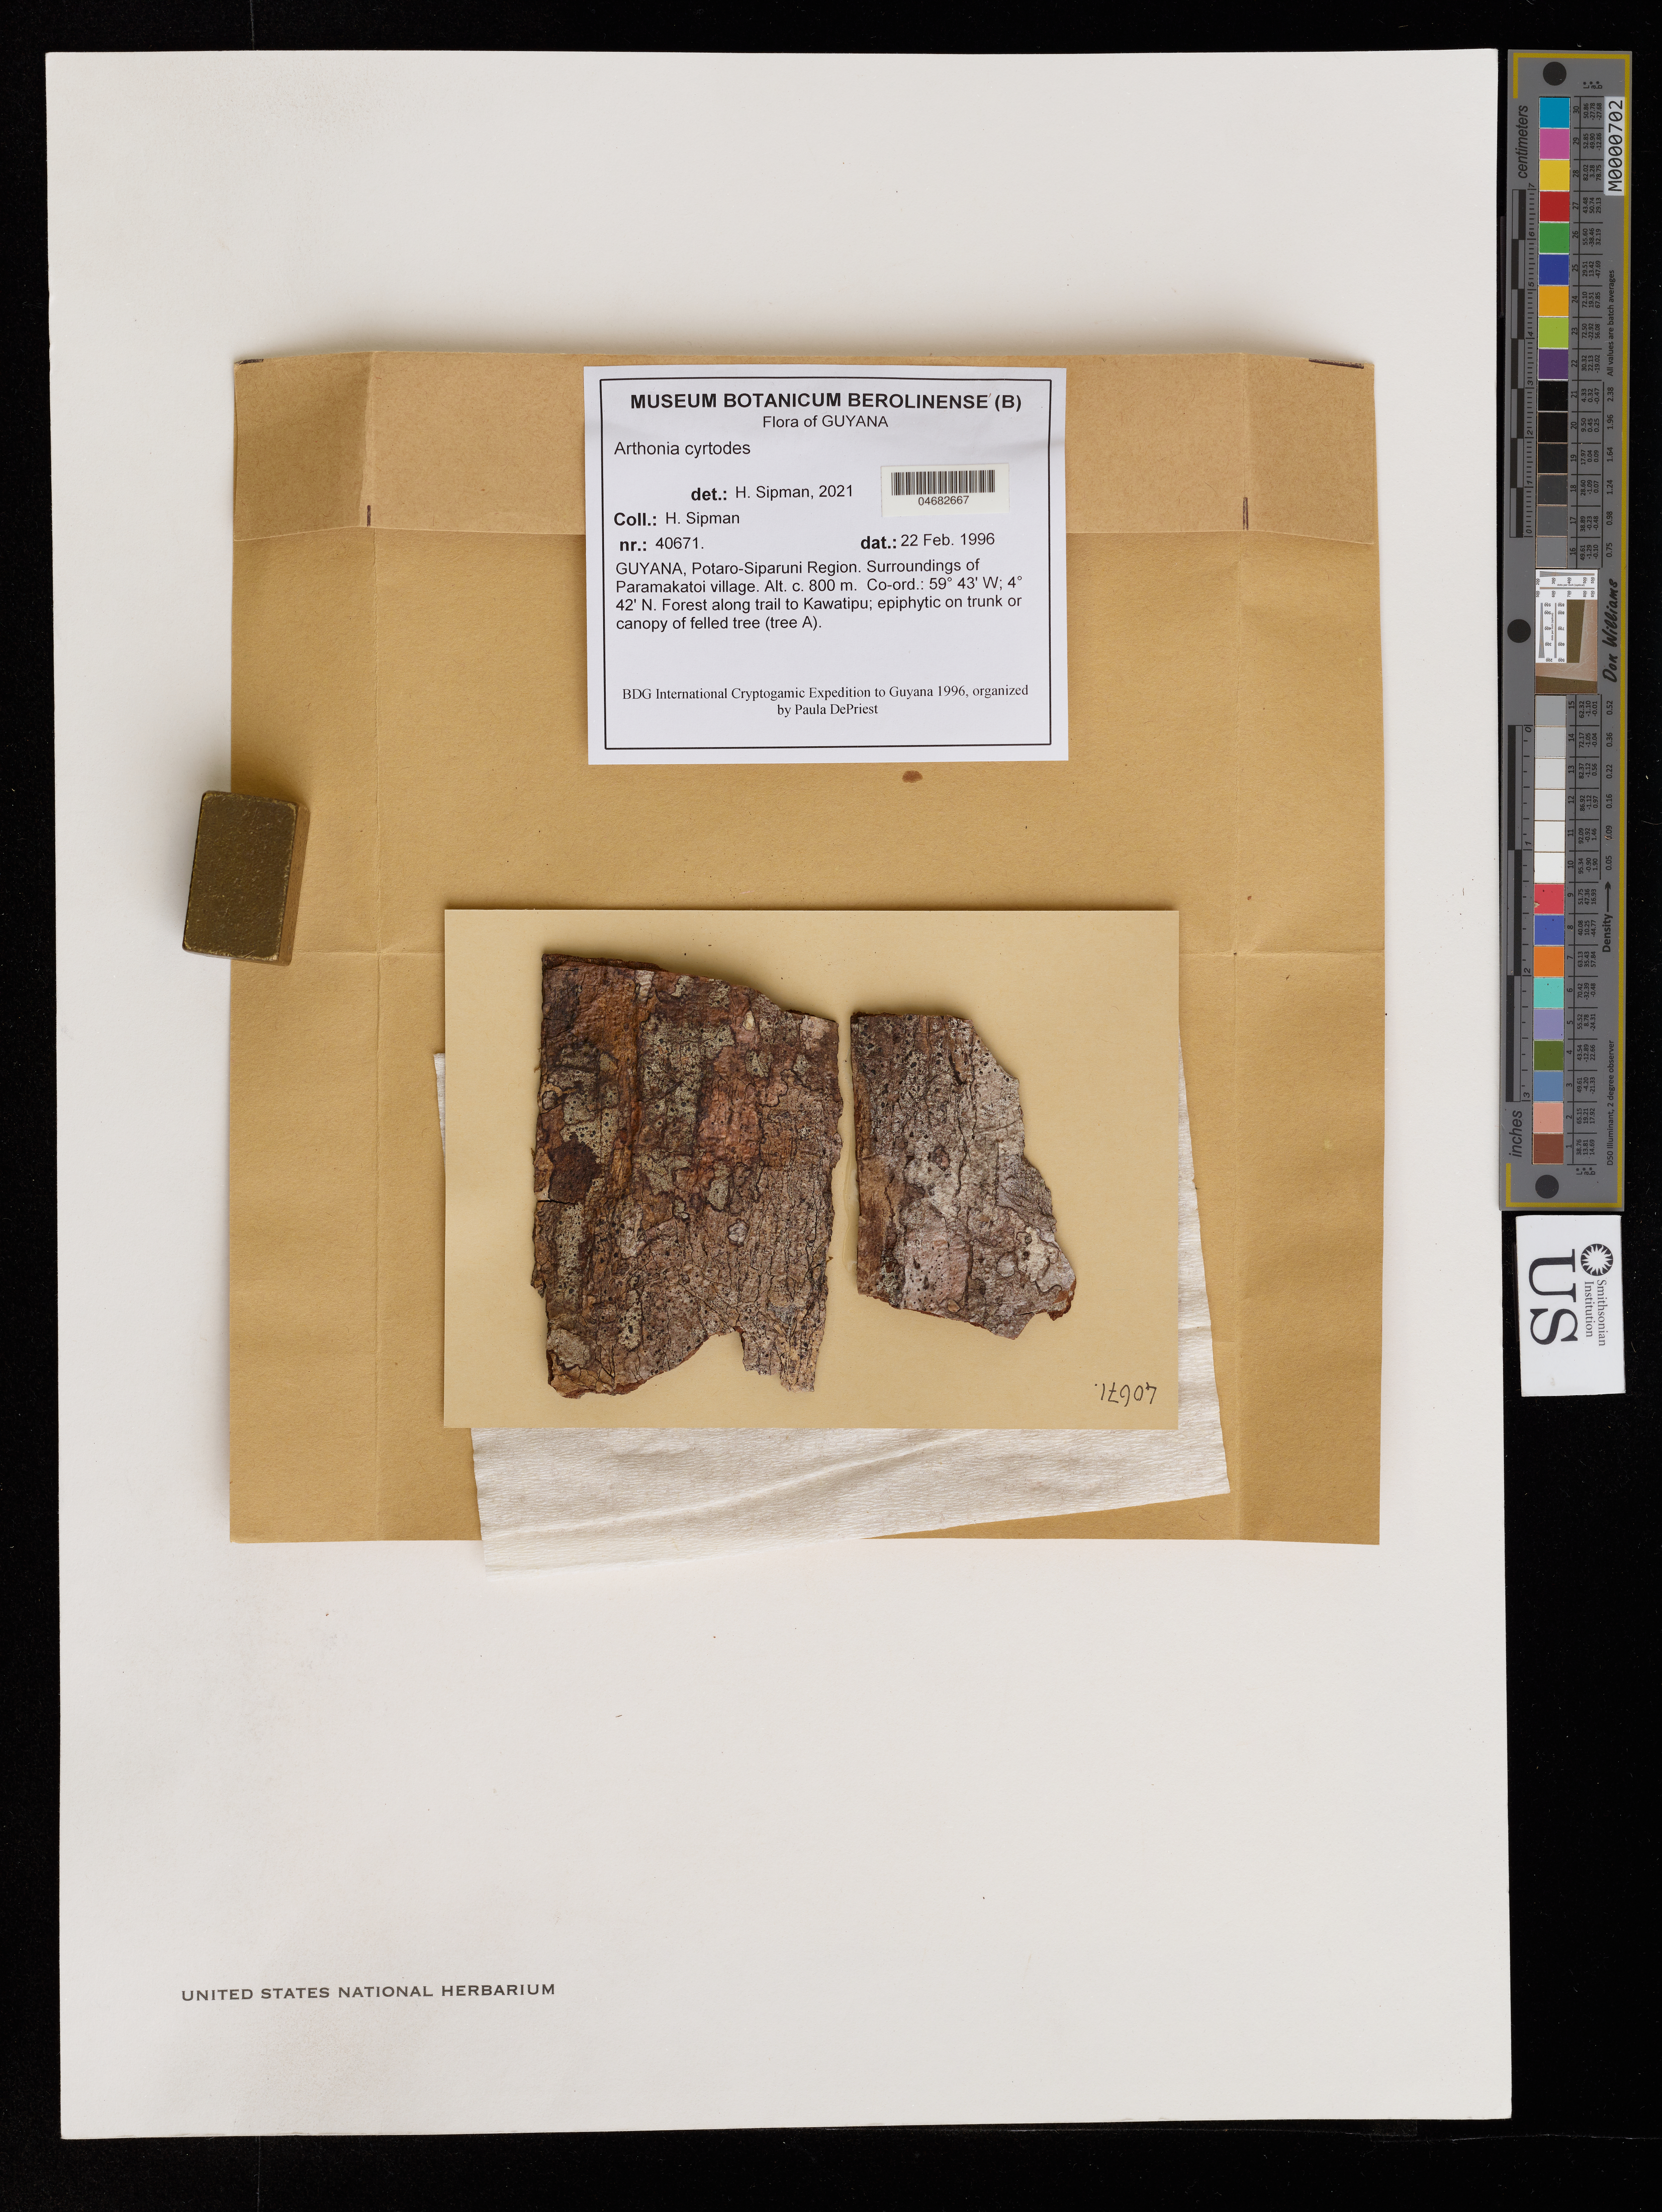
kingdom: Fungi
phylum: Ascomycota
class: Arthoniomycetes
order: Arthoniales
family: Arthoniaceae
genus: Arthonia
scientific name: Arthonia cyrtodes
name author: Tuck.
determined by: Sipman, H.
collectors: H. Sipman et al.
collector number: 40671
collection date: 1996-02-22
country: Guyana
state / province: Potaro-Siparuni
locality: Paramakatoi Village, surroundings. Forest trail to Kawatipu.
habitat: Forest along trail. On trunk or canopy of felled tree (tree A)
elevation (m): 800